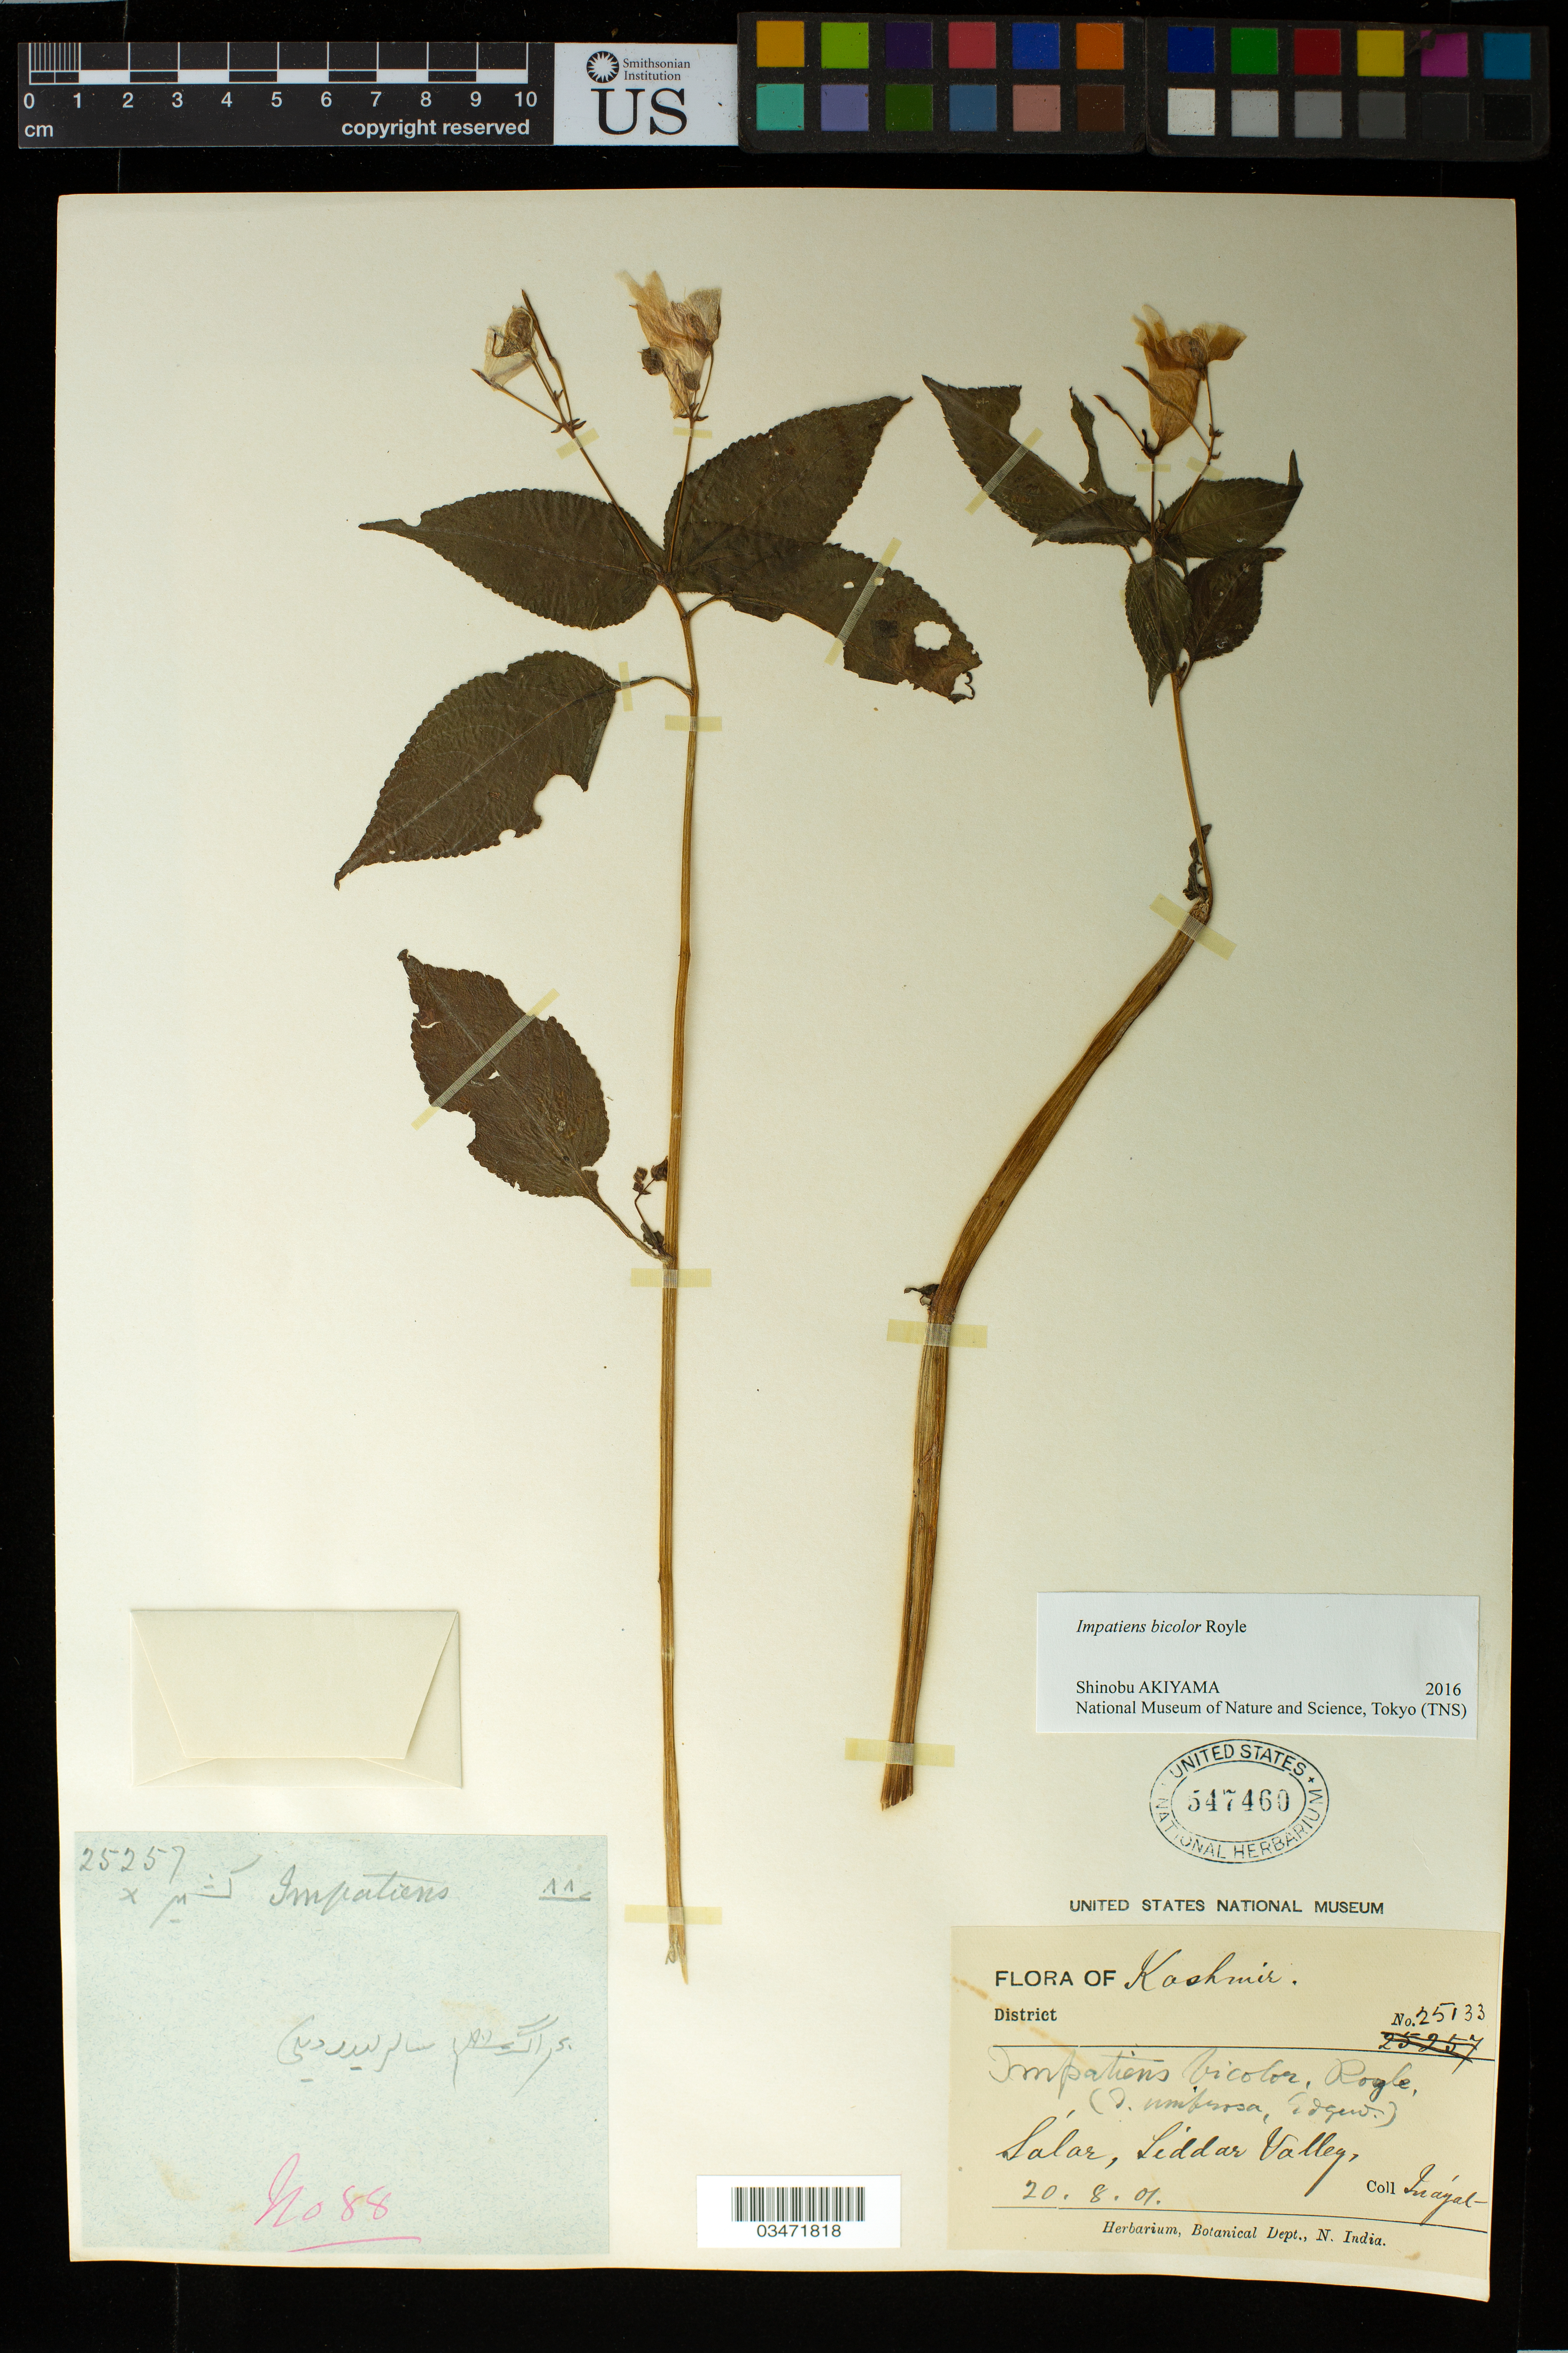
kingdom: Plantae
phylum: Tracheophyta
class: Magnoliopsida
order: Ericales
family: Balsaminaceae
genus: Impatiens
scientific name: Impatiens bicolor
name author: Royle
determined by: Akiyama, Shinobu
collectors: -. Inayat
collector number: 25133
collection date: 1901-08-20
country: India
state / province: Jammu and Kashmir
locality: Kashmir. Salar, Liddar Valley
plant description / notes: Also numbered: 25257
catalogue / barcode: US 547460